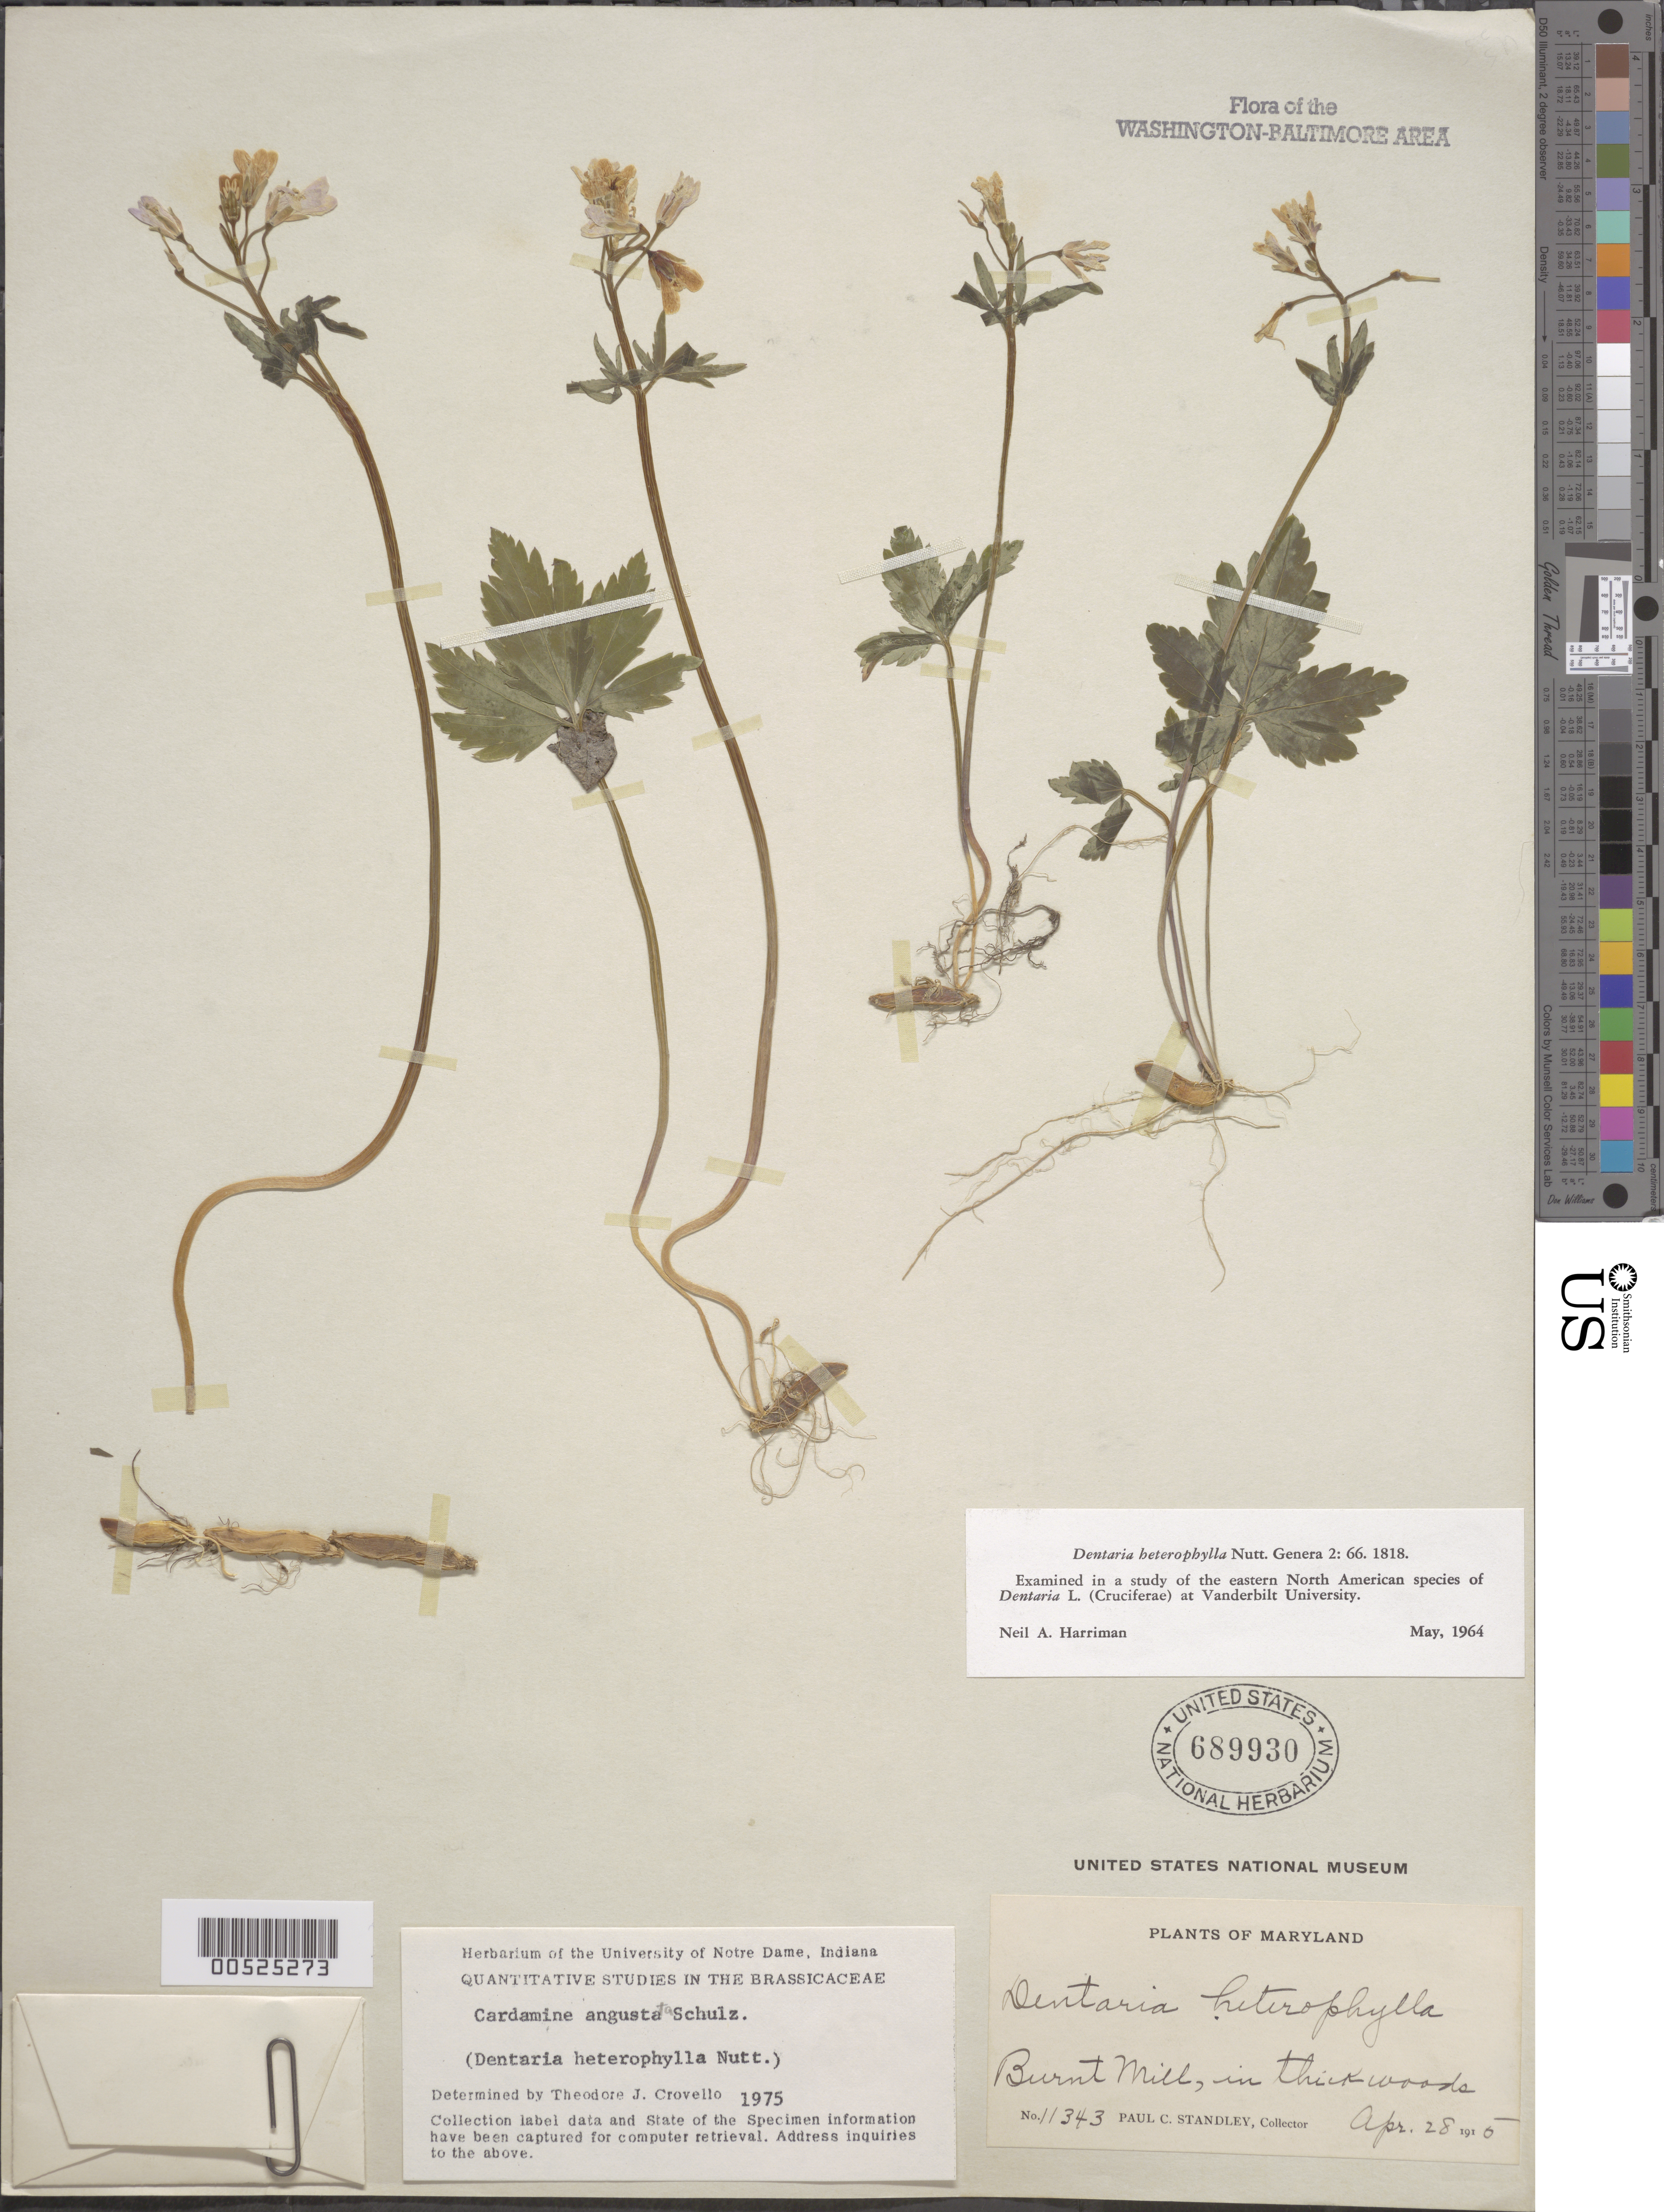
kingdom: Plantae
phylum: Tracheophyta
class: Magnoliopsida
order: Brassicales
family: Brassicaceae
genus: Cardamine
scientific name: Cardamine angustata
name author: O.E. Schulz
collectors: P. C. Standley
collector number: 11343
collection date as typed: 28 Apr 1915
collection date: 1915-04-28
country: United States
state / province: Maryland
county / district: Montgomery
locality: Burnt Mill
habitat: Thick woods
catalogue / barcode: US 689930